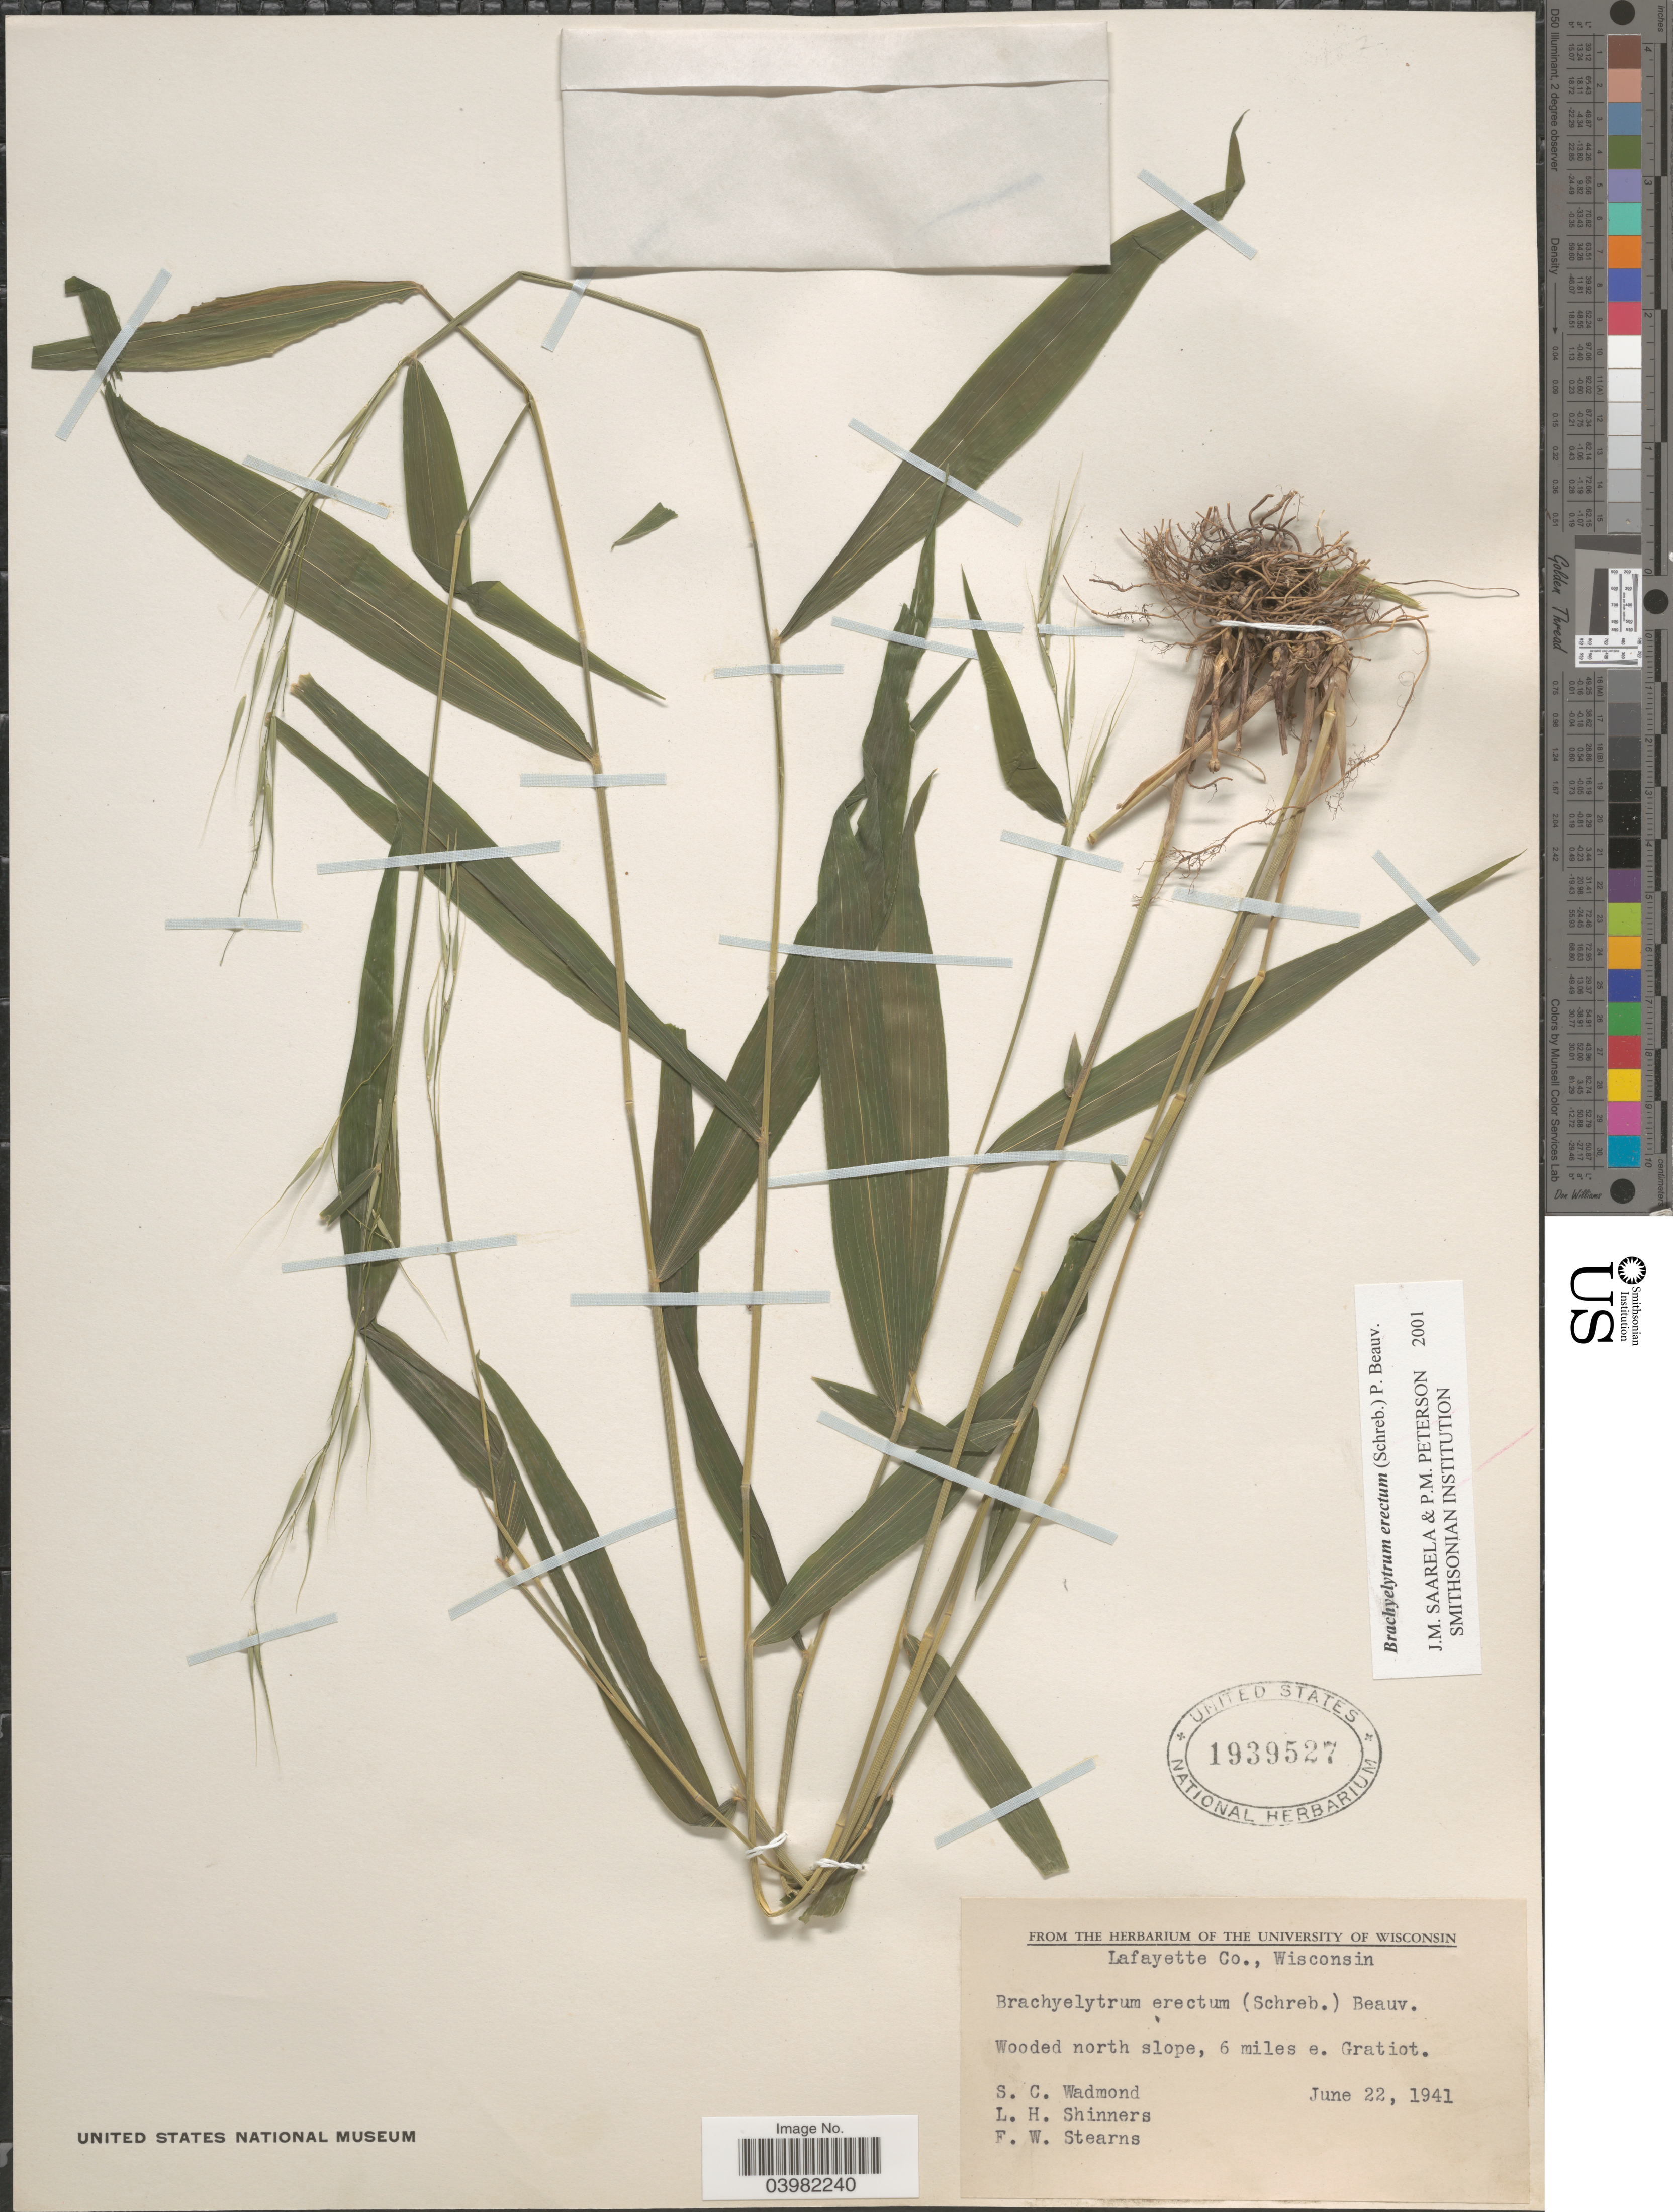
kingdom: Plantae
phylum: Tracheophyta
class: Liliopsida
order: Poales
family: Poaceae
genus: Brachyelytrum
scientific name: Brachyelytrum erectum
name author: (Schreb.) P. Beauv.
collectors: S. Wadmond, L. H. Shinners & F. Stearns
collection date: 1941-06-22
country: United States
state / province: Wisconsin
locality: Lafayette Co. Wooded north slope, 6 miles e. Gratiot.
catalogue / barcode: US 1939527